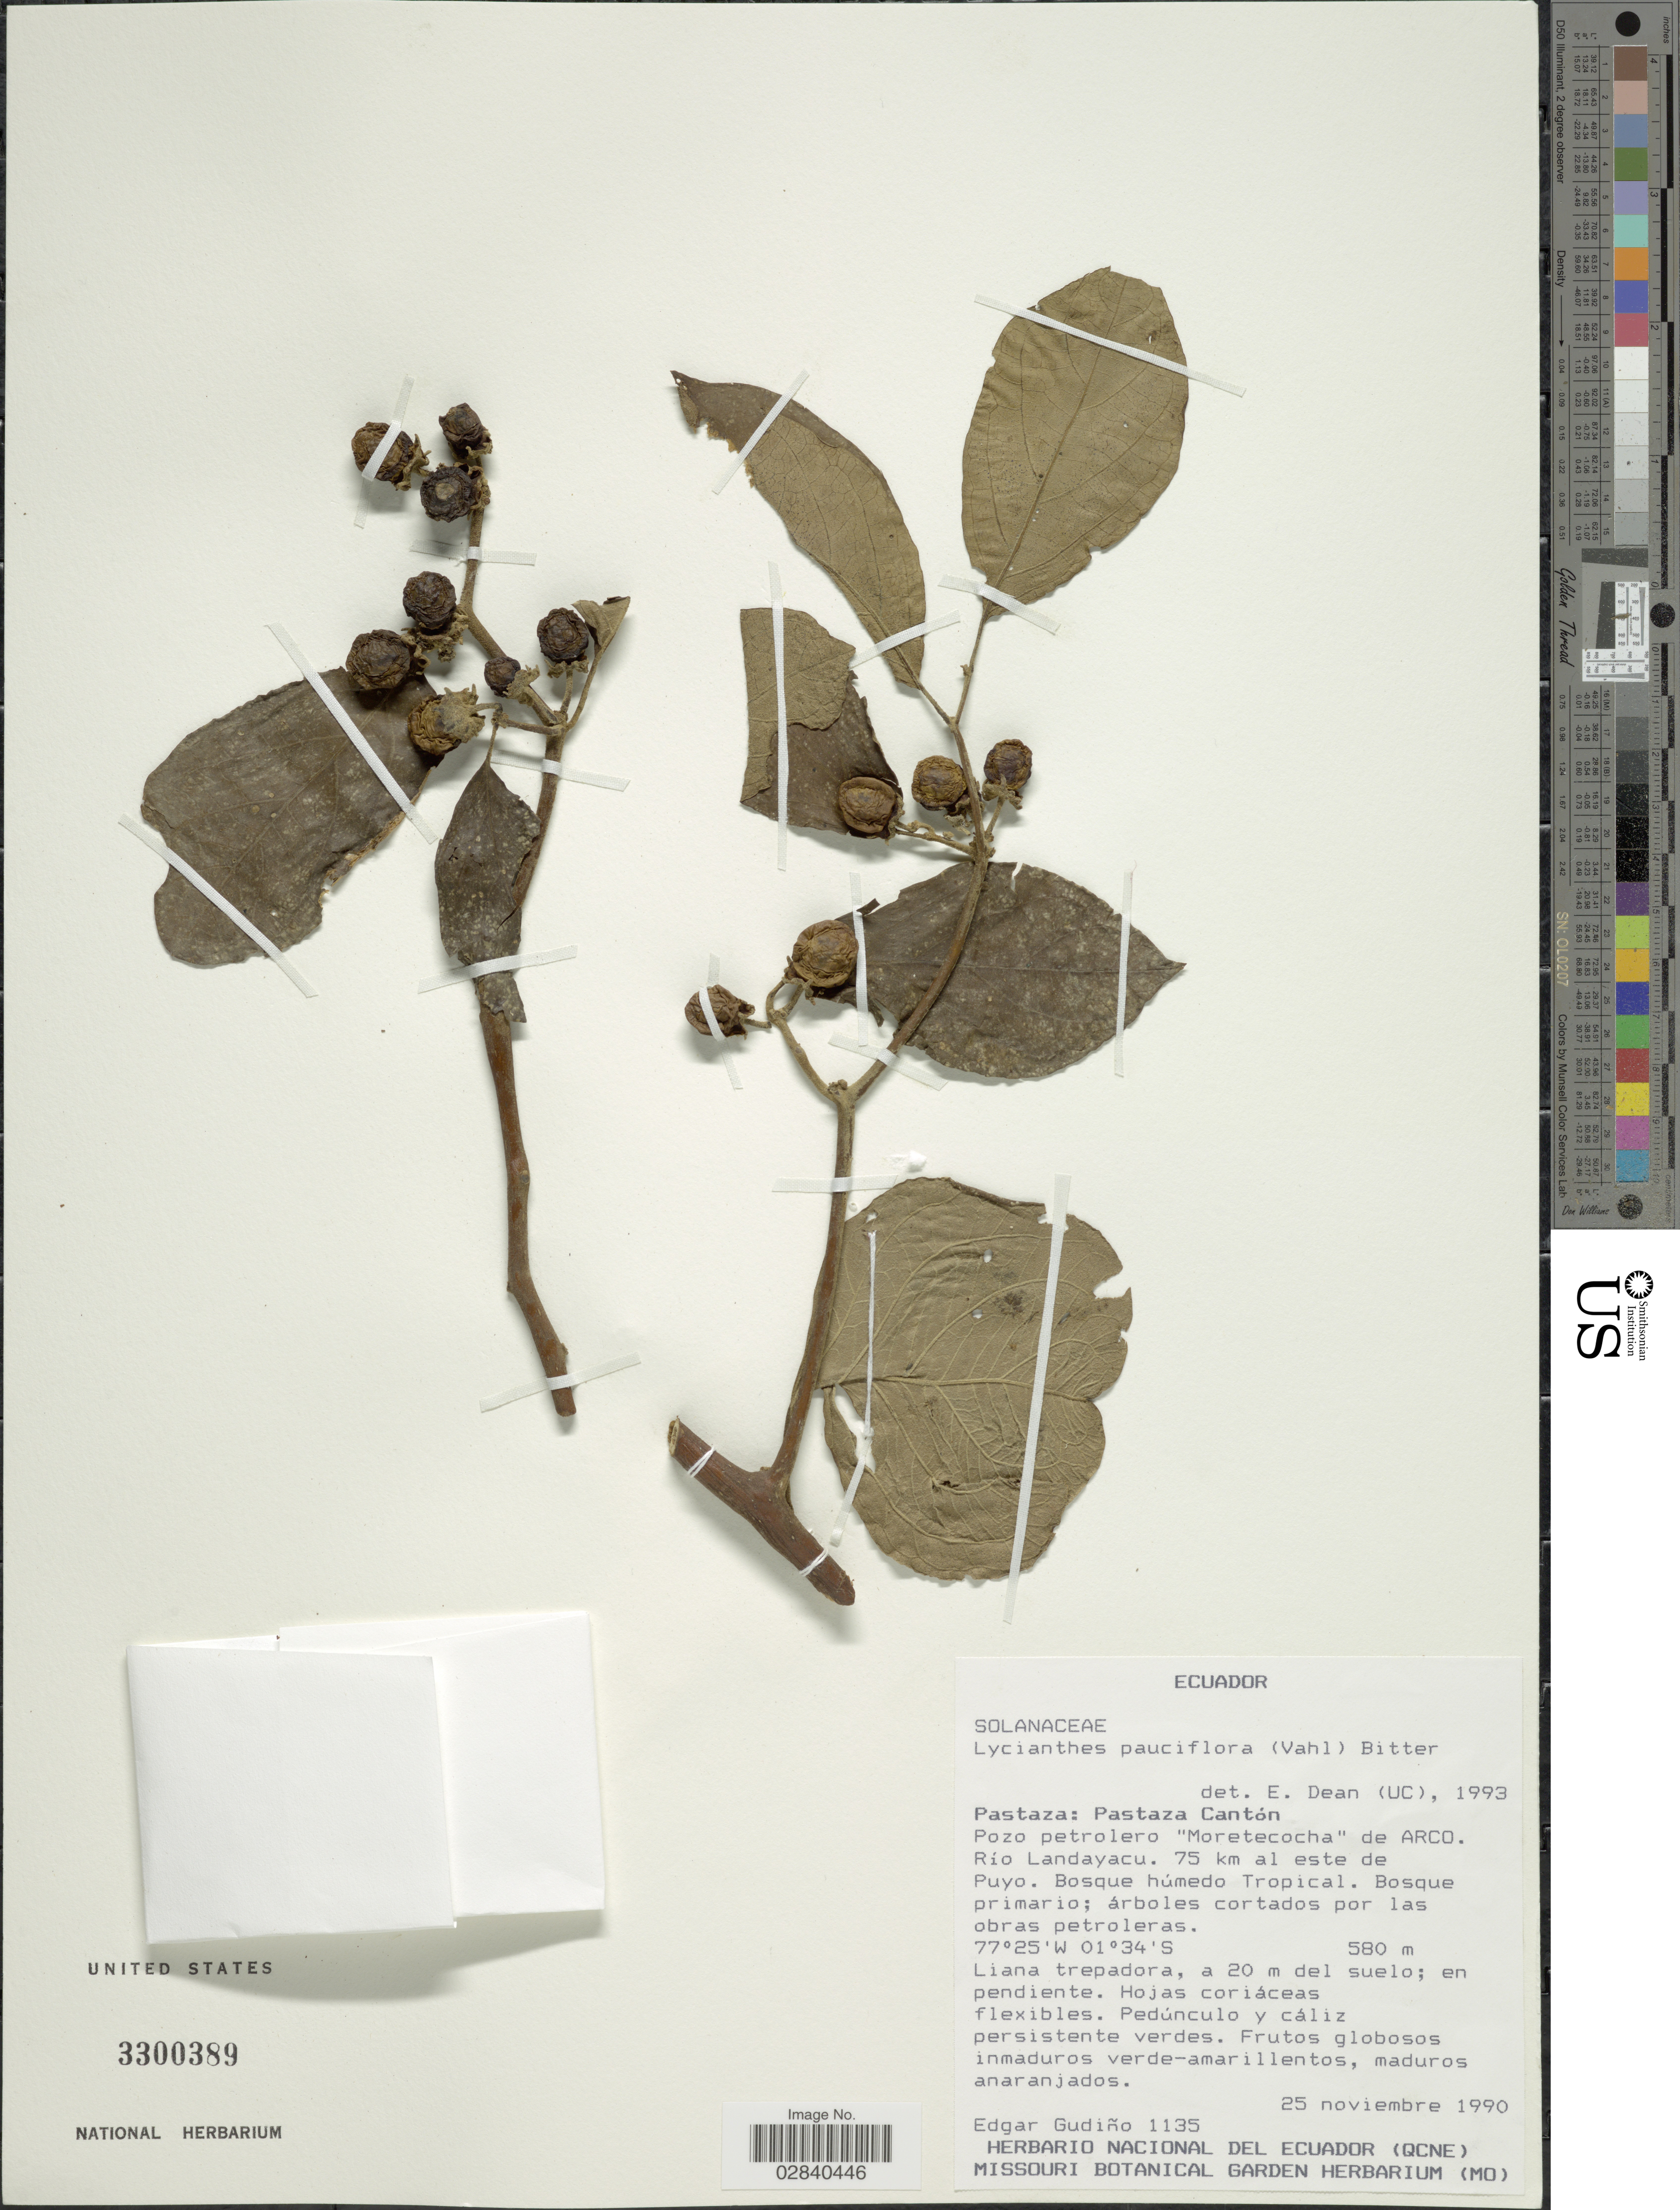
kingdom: Plantae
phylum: Tracheophyta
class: Magnoliopsida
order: Solanales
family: Solanaceae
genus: Lycianthes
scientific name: Lycianthes pauciflora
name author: (Vahl) Bitter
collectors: E. Gudiño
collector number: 1135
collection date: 1990-11-25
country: Ecuador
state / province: Pastaza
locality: Pastaza Cantón, Pozo petrolero "Moretecocha" de ARCO, Río Landayacu, 75 km al este de Puyo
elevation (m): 580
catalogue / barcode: US 3300389